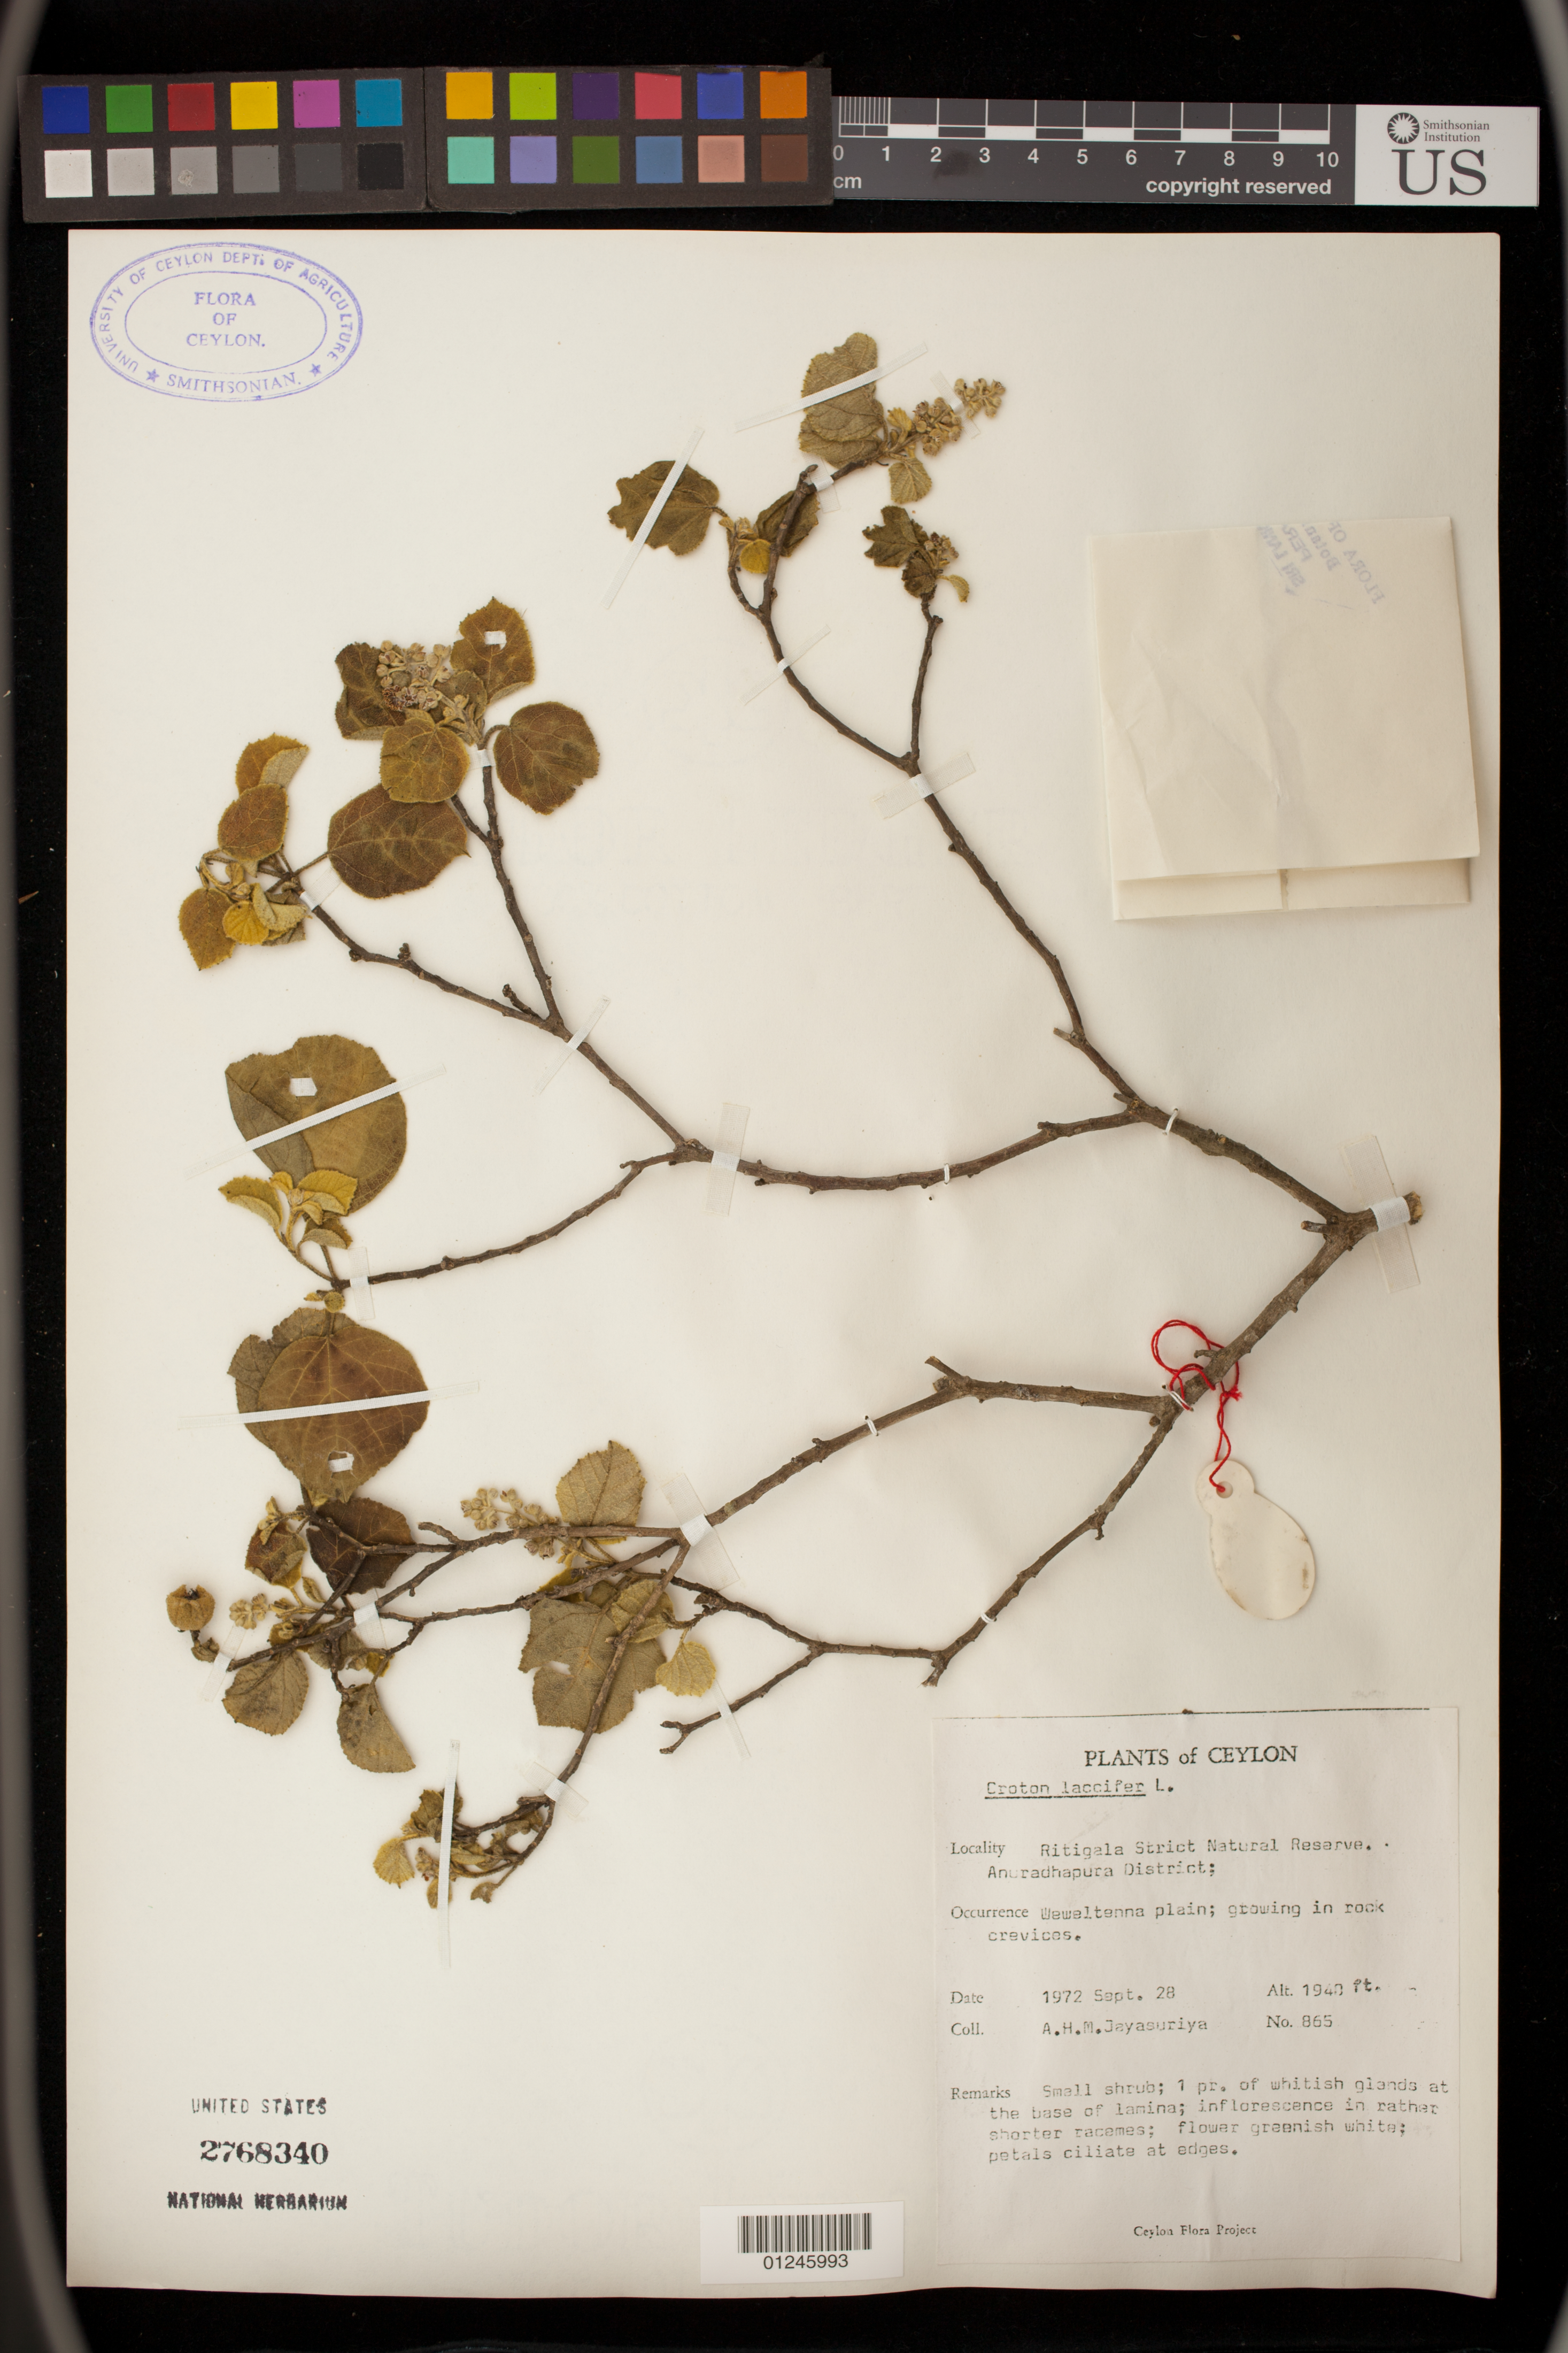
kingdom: Plantae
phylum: Tracheophyta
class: Magnoliopsida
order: Malpighiales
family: Euphorbiaceae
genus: Croton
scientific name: Croton lacciferus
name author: Blanco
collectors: A. H. Jayasuriya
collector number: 865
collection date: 1972-09-28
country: Sri Lanka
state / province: North Central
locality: Ritigala Strict Natural Reserve, Anuradhapura District.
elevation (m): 591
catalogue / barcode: US 2768340